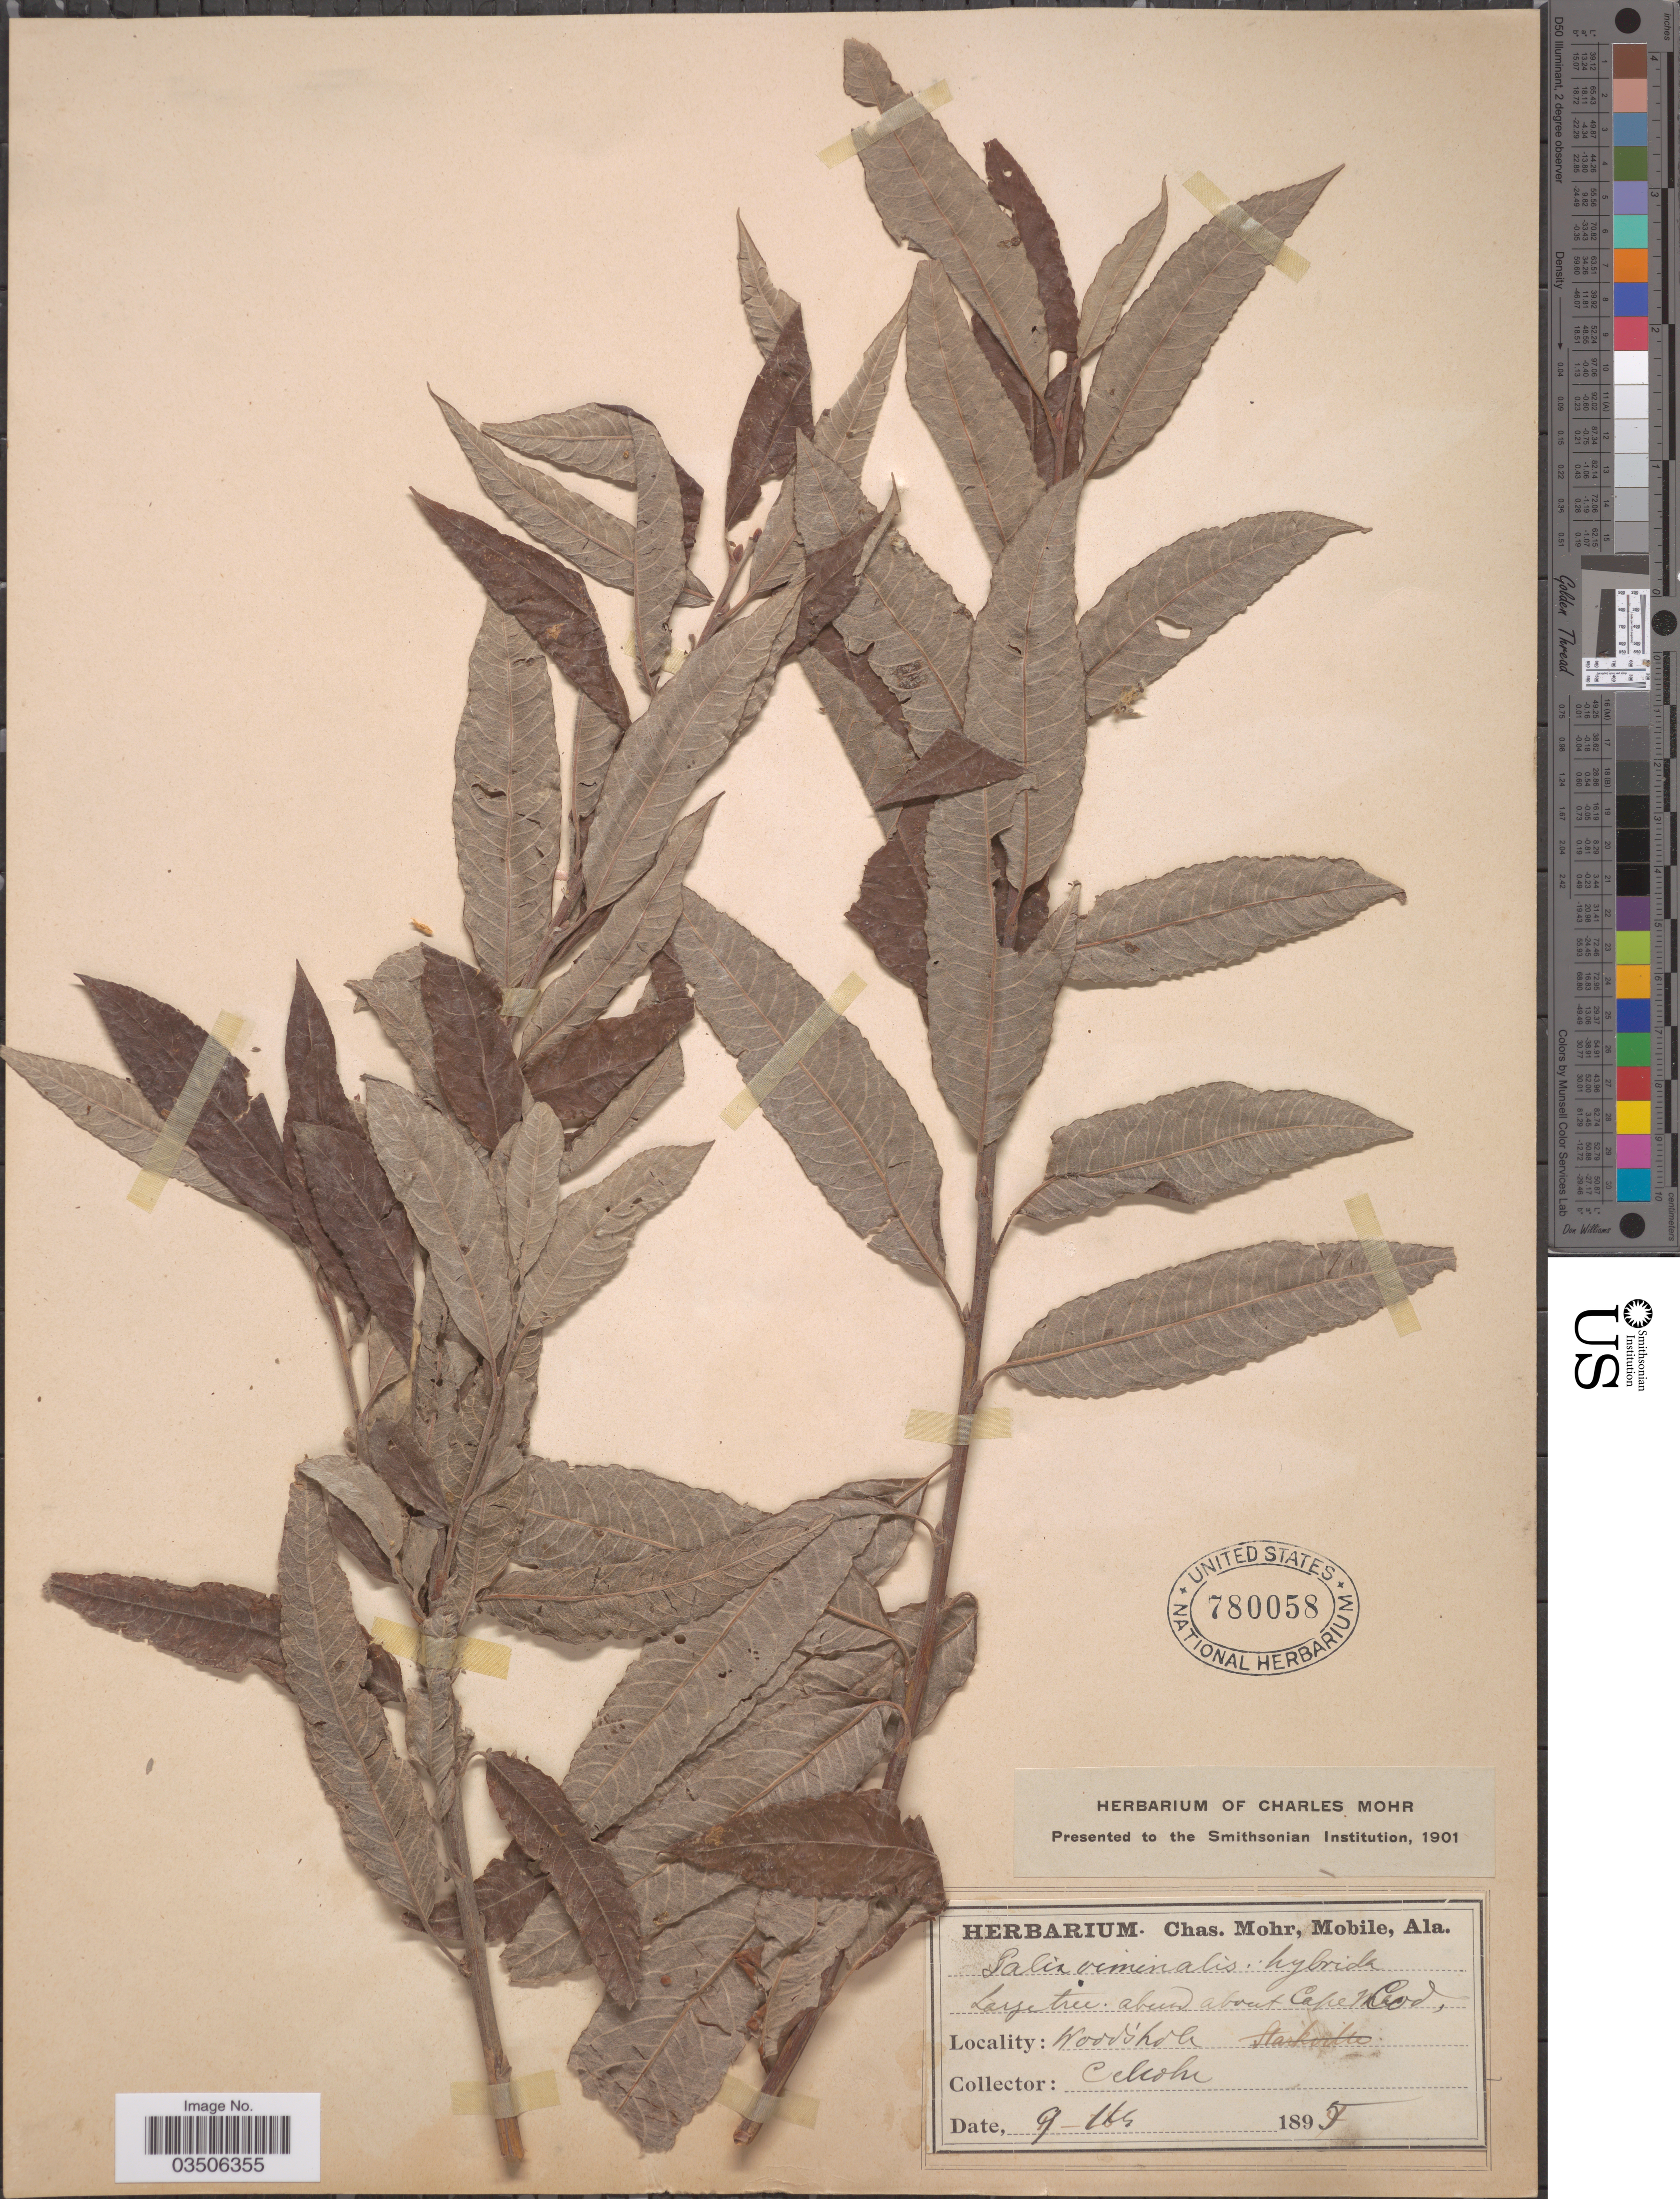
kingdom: Plantae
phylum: Tracheophyta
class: Magnoliopsida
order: Malpighiales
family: Salicaceae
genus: Salix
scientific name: Salix viminalis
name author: L.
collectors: Mohr, C. T. (herbarium)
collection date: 1895-11-09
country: United States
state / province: Alabama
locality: Woods hole.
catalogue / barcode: US 780058